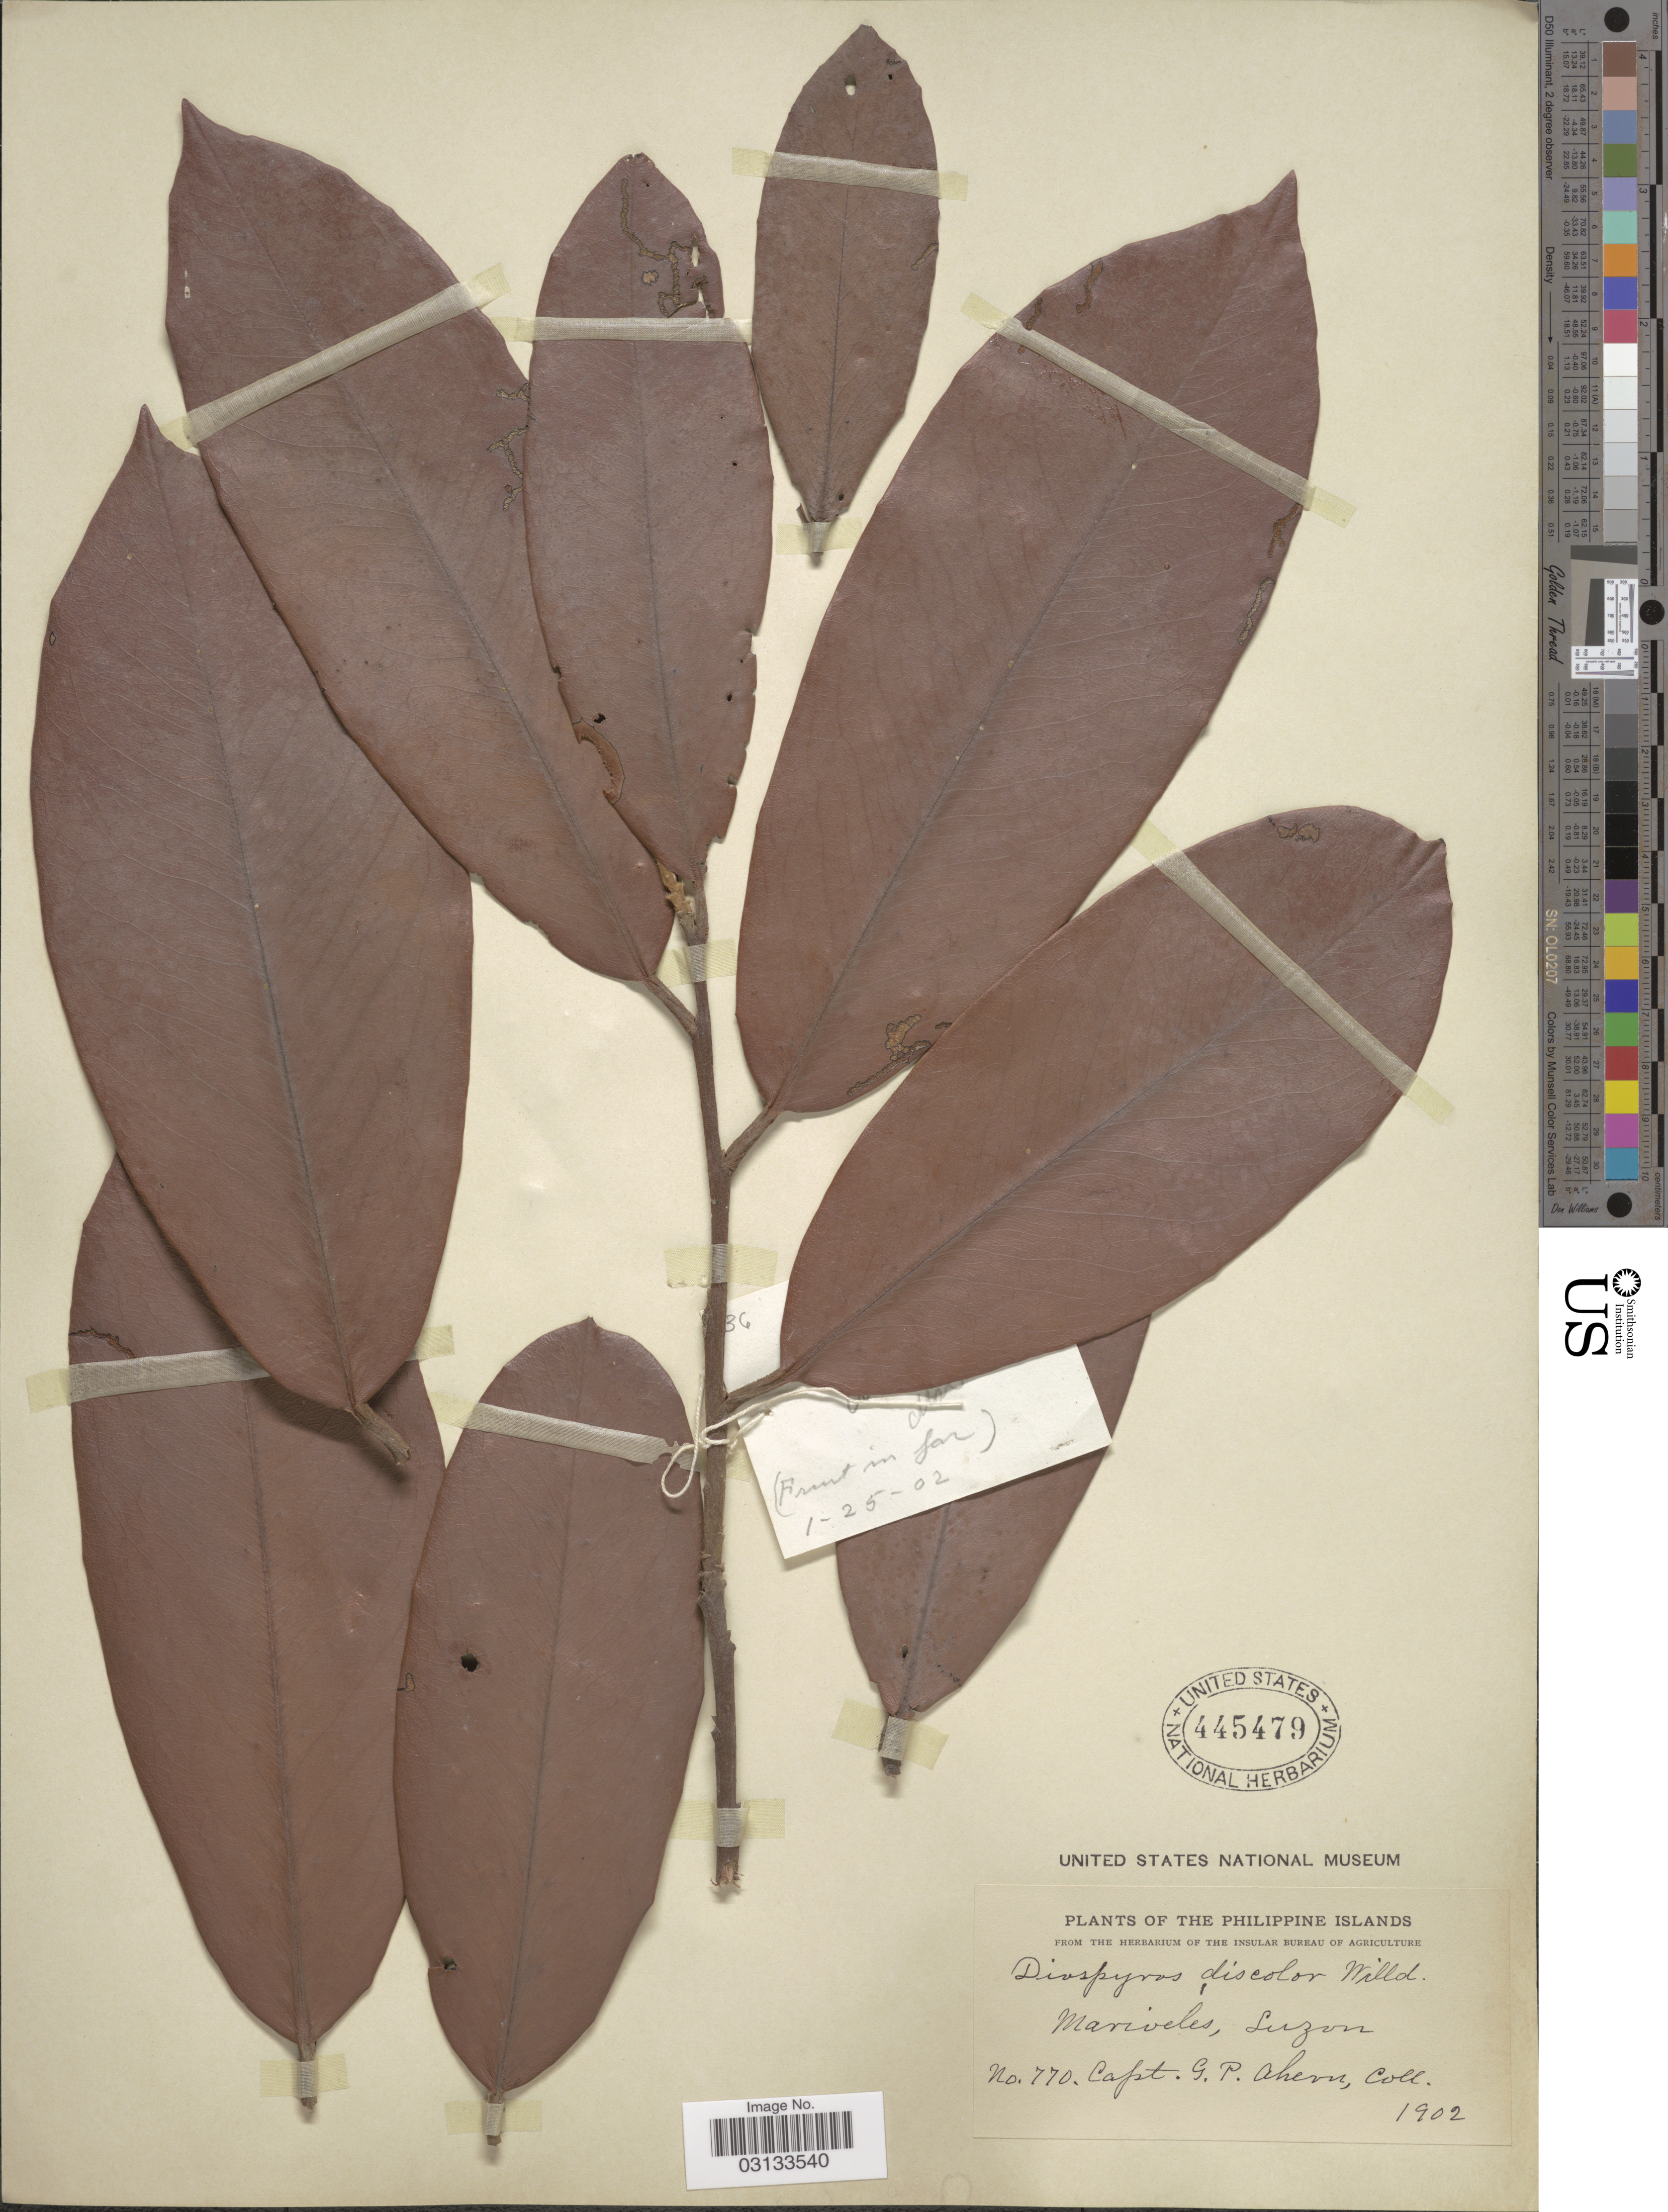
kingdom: Plantae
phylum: Tracheophyta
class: Magnoliopsida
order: Ericales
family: Ebenaceae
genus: Diospyros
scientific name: Diospyros discolor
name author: Willd.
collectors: G. Ahern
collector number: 770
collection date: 1902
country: Philippines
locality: Mariveles, Luzon.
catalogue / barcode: US 445479